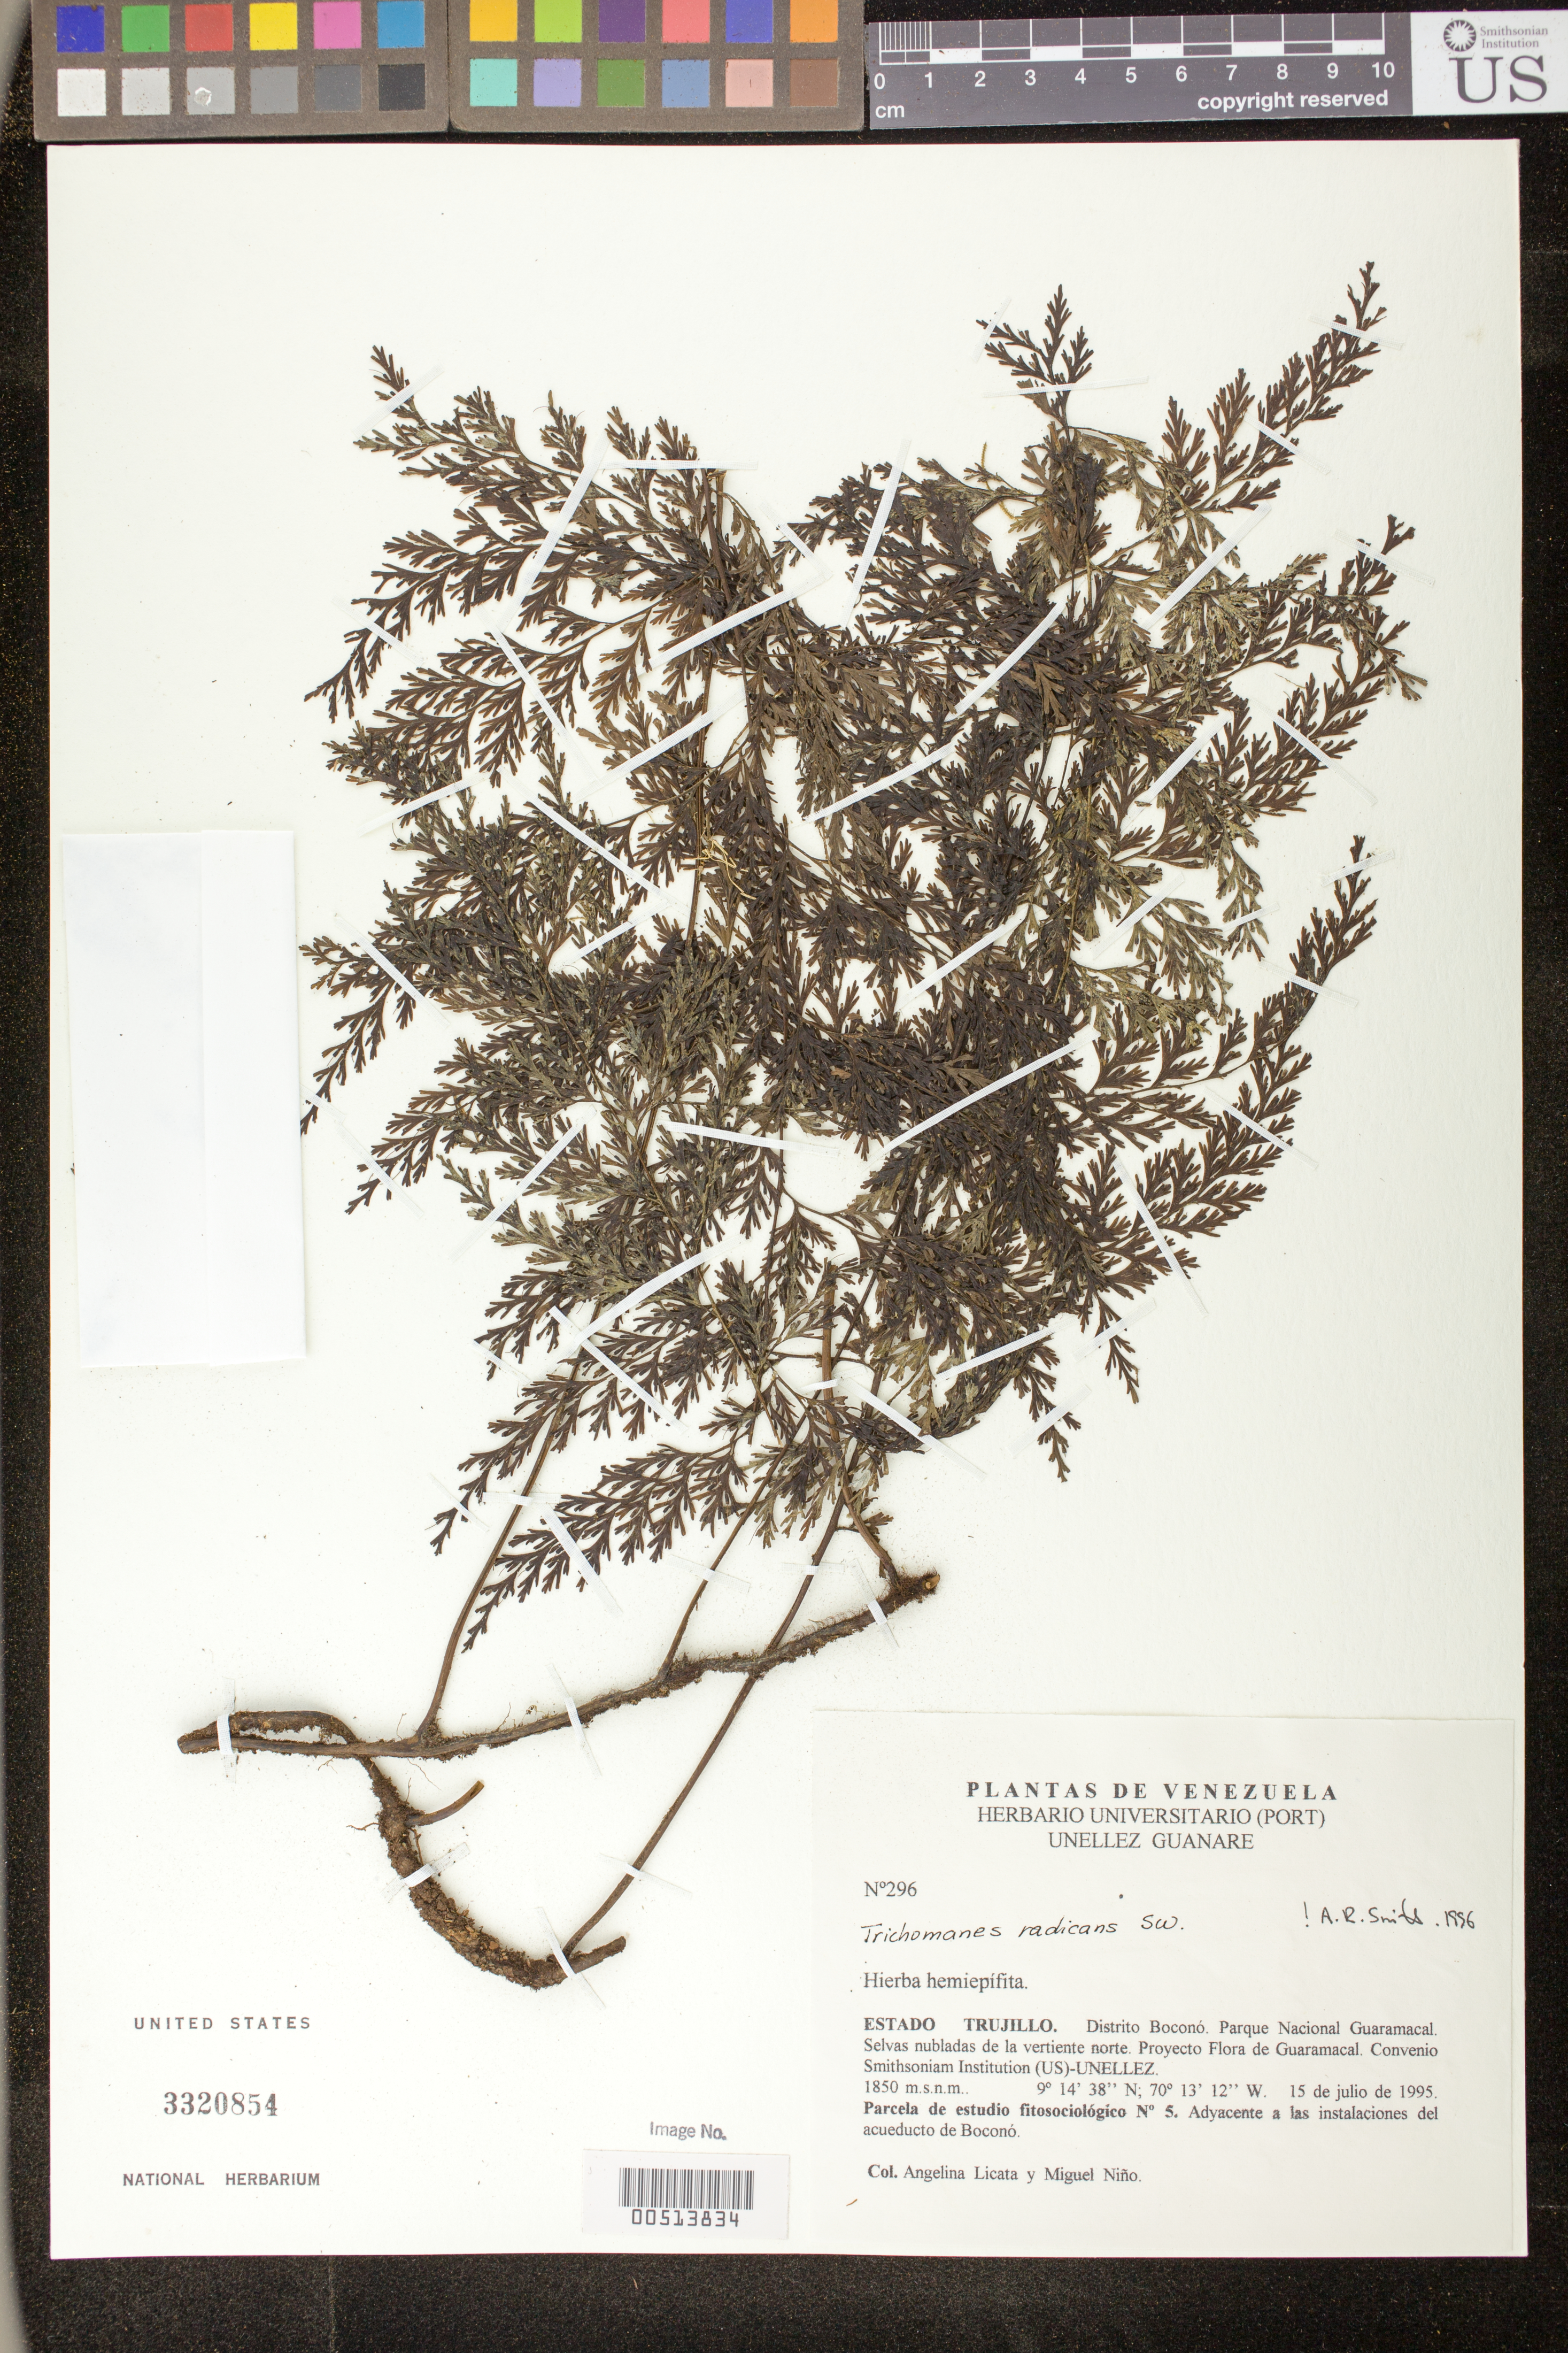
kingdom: Plantae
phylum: Tracheophyta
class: Polypodiopsida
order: Hymenophyllales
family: Hymenophyllaceae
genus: Trichomanes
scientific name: Trichomanes radicans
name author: Sw.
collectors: A. Licata & S. M. Niño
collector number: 296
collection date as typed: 15 Jul 1995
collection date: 1995-07-15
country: Venezuela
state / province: Trujillo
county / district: Boconó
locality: Parque Nacional Guaramacal, vertiente N, adyacente a las instalaciones del acueducto de Boconó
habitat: Selvas nubladas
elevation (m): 1850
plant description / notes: PORT, UC, US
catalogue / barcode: US 3320854